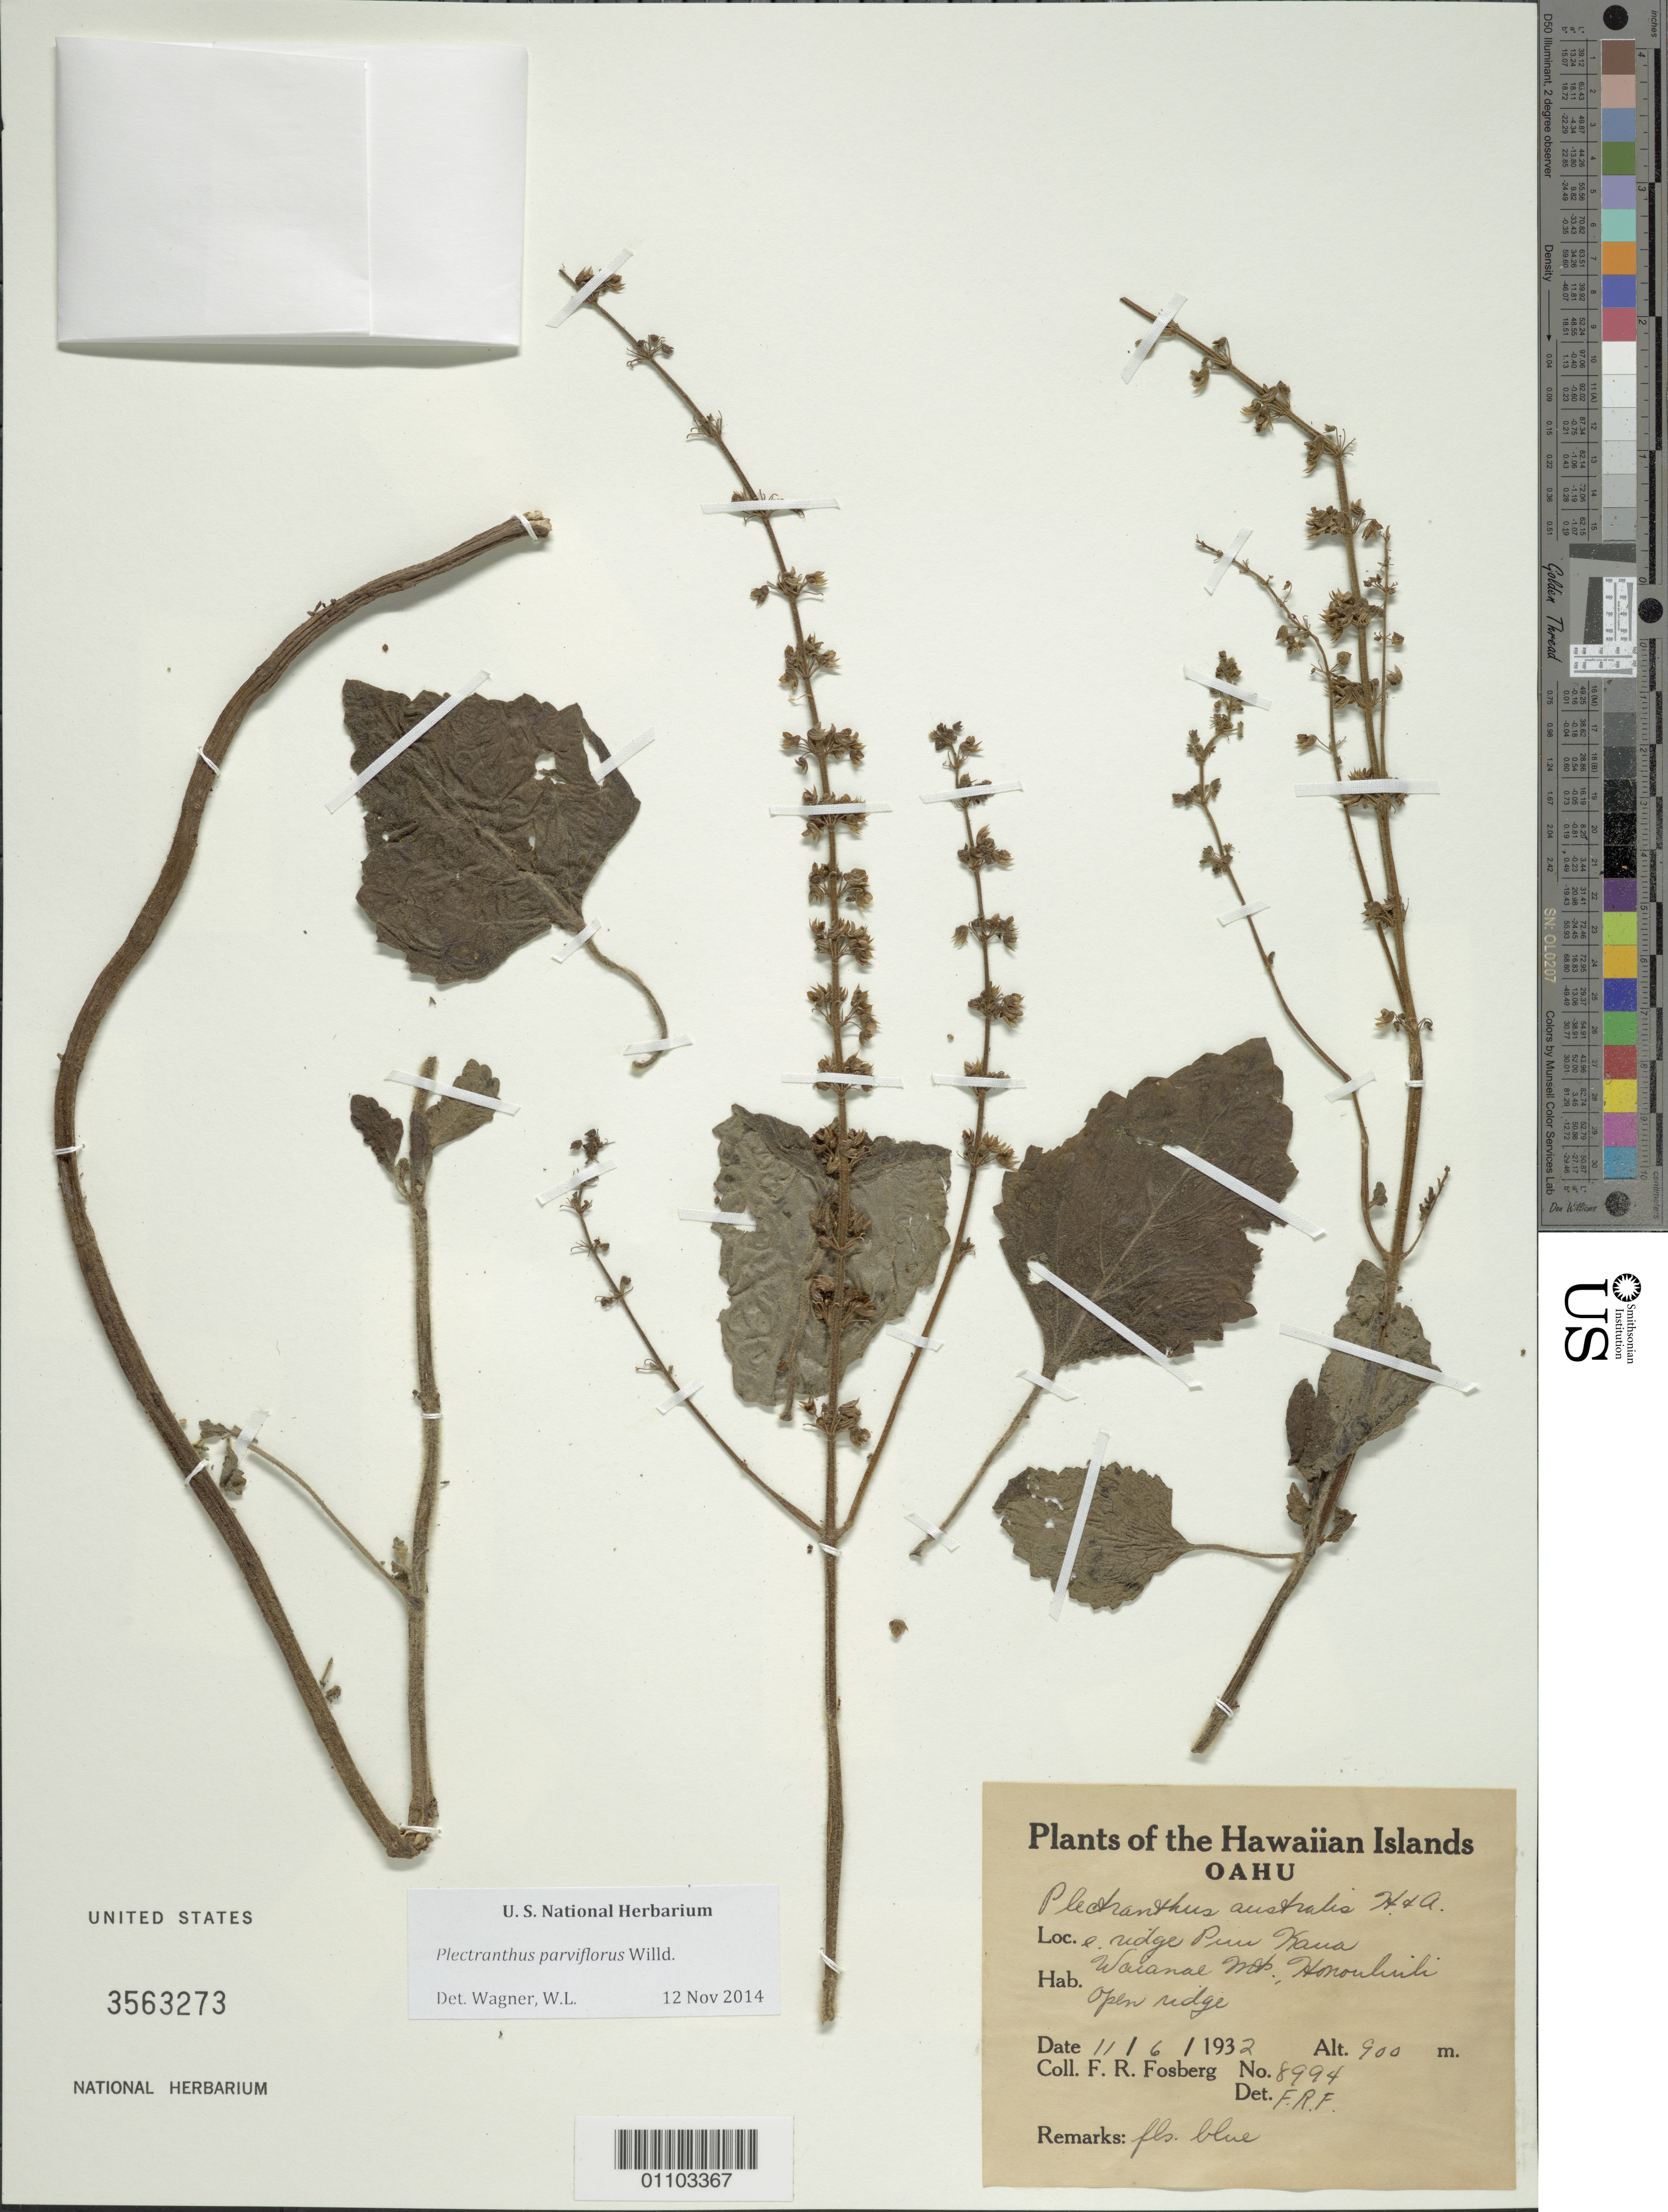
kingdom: Plantae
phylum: Tracheophyta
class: Magnoliopsida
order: Lamiales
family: Lamiaceae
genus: Coleus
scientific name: Coleus australis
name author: (Br.) A.J. Paton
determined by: Wagner, W. L., (BOT), Smithsonian Institution - National Museum of Natural History (UNITED STATES)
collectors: F. R. Fosberg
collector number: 8994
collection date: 1932-11-06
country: United States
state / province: Hawaii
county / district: Honolulu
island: Oahu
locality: E. ridge Puu Kona, Waianae Mts.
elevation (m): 900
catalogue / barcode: US 3563273